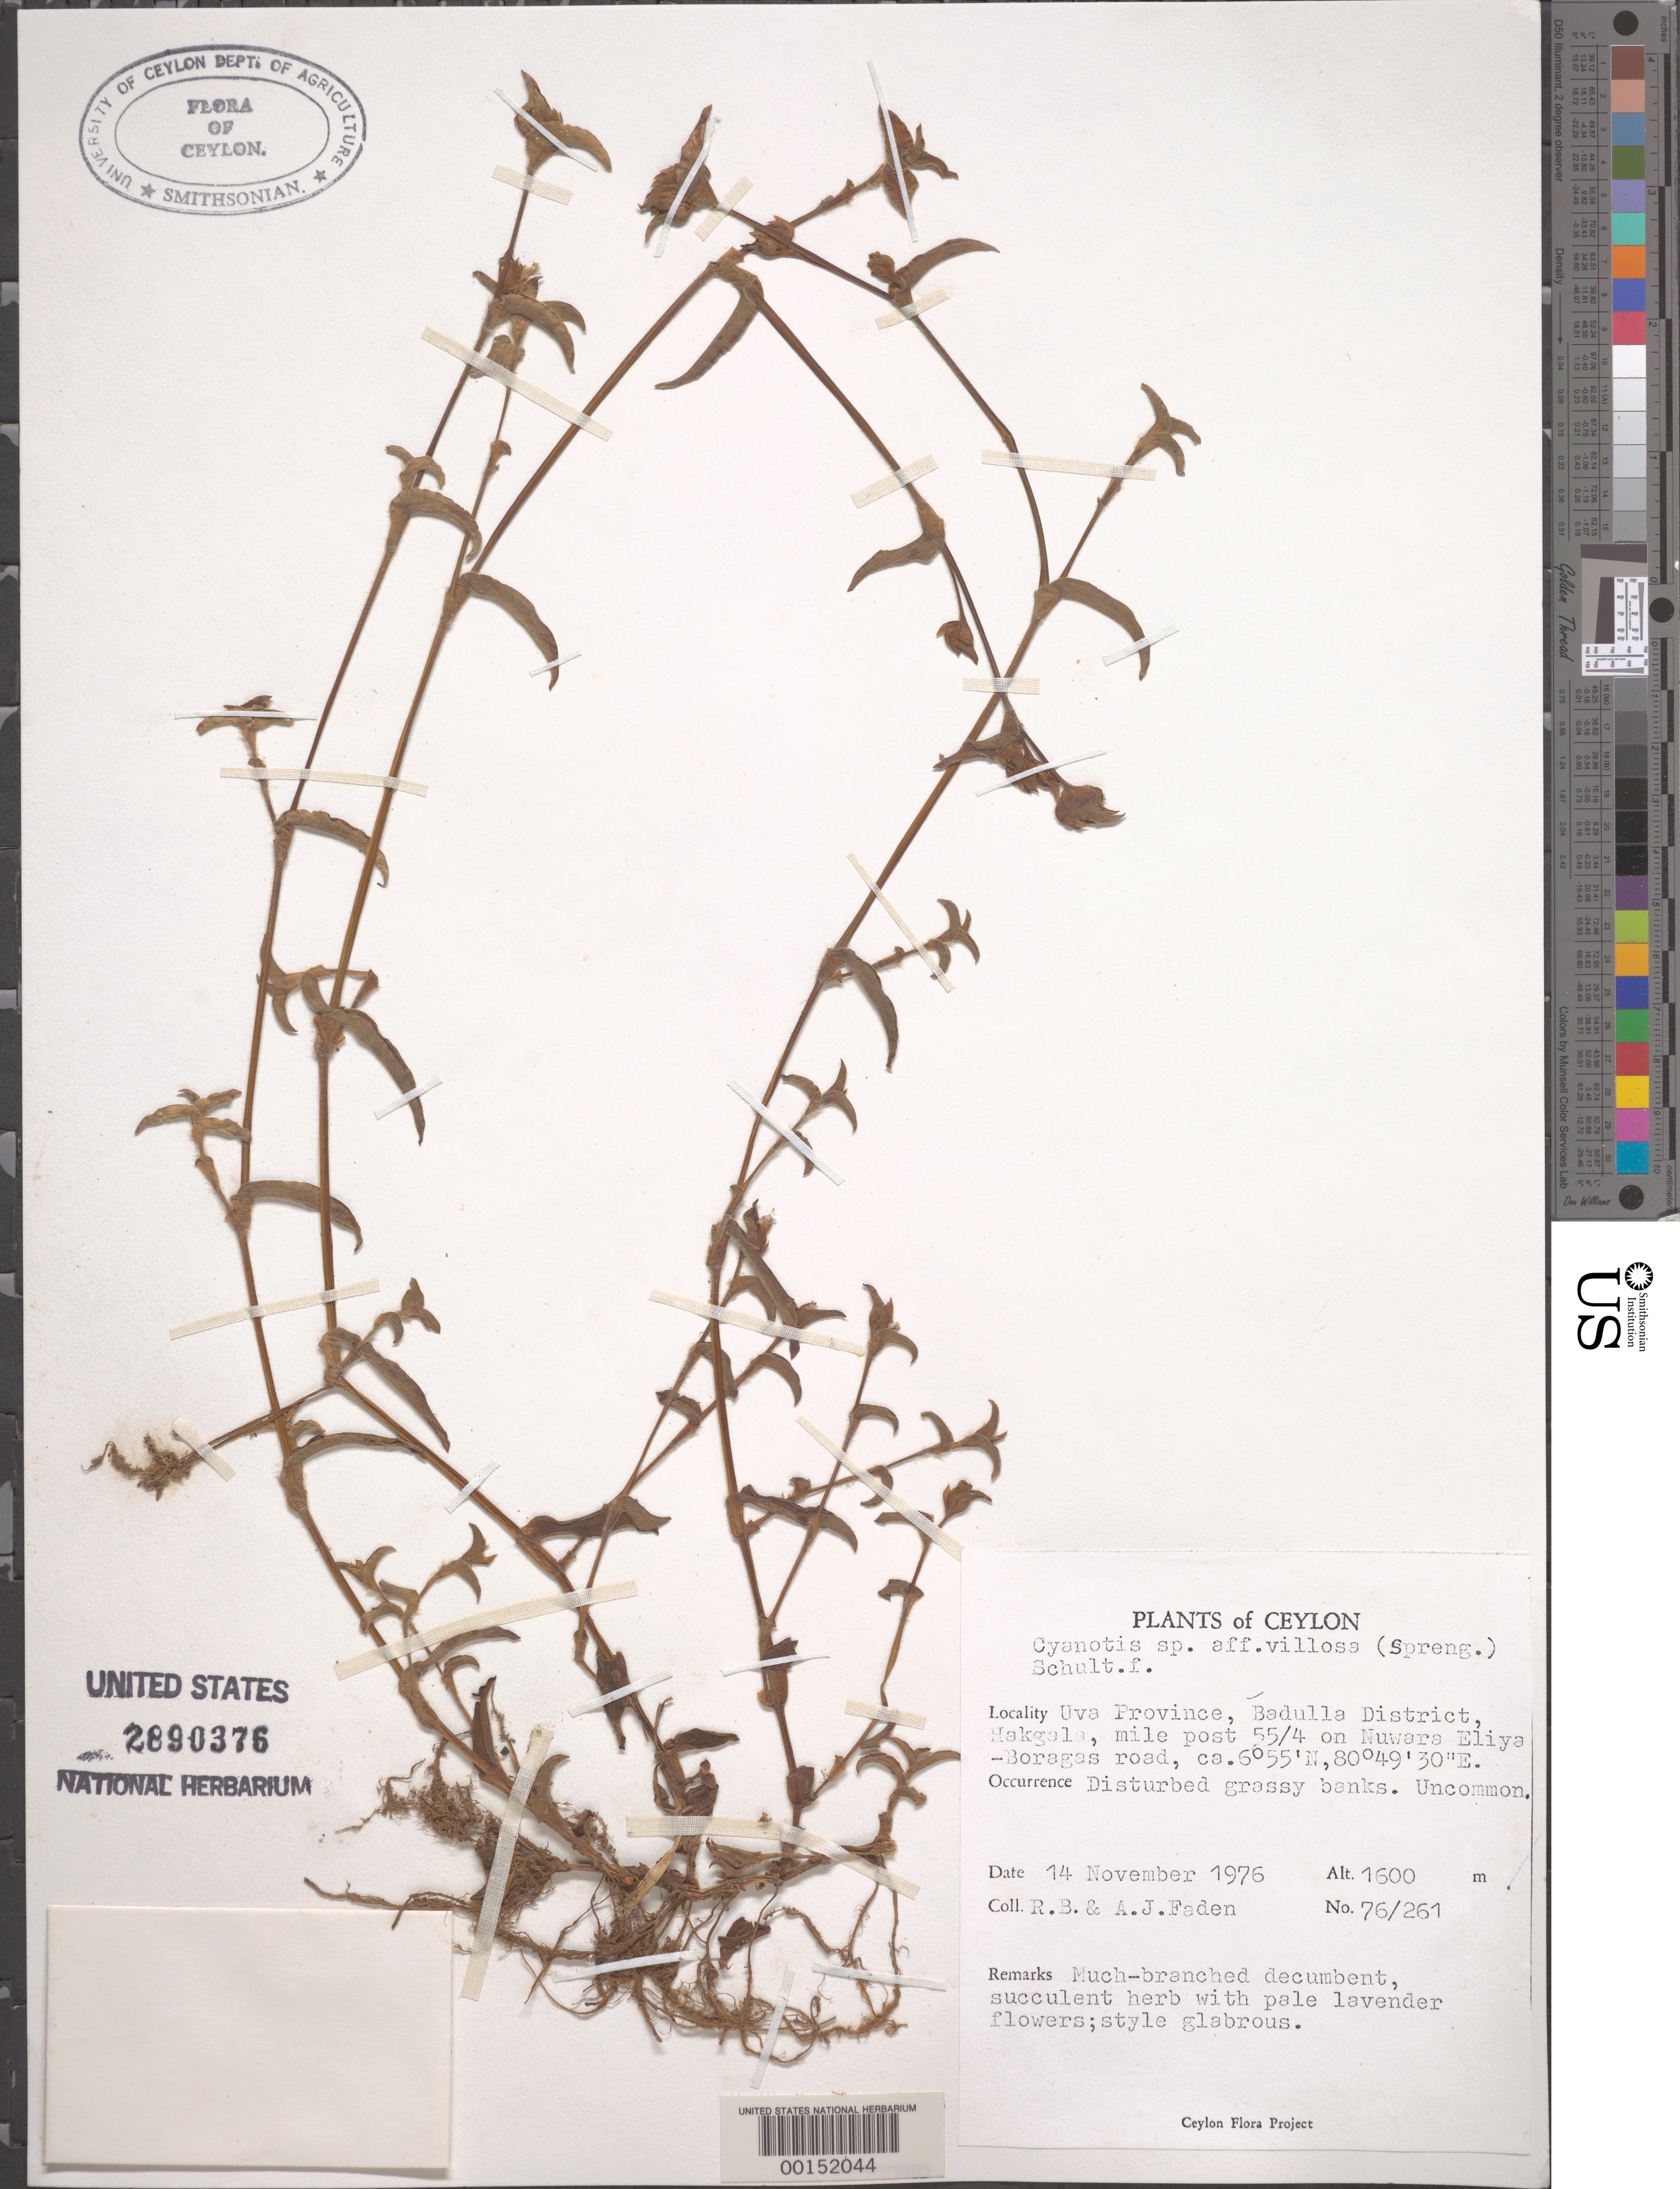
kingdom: Plantae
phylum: Tracheophyta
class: Liliopsida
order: Commelinales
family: Commelinaceae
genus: Cyanotis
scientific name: Cyanotis villosa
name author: (Spreng.) Schult. & Schult. f.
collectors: R. B. Faden & A. J. Faden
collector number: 76/261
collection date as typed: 14 Nov 1976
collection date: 1976-11-14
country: Sri Lanka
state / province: Uva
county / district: Badulla Dist.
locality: Hakgala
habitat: Disturbed, grassy banks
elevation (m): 1600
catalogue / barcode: US 2890376